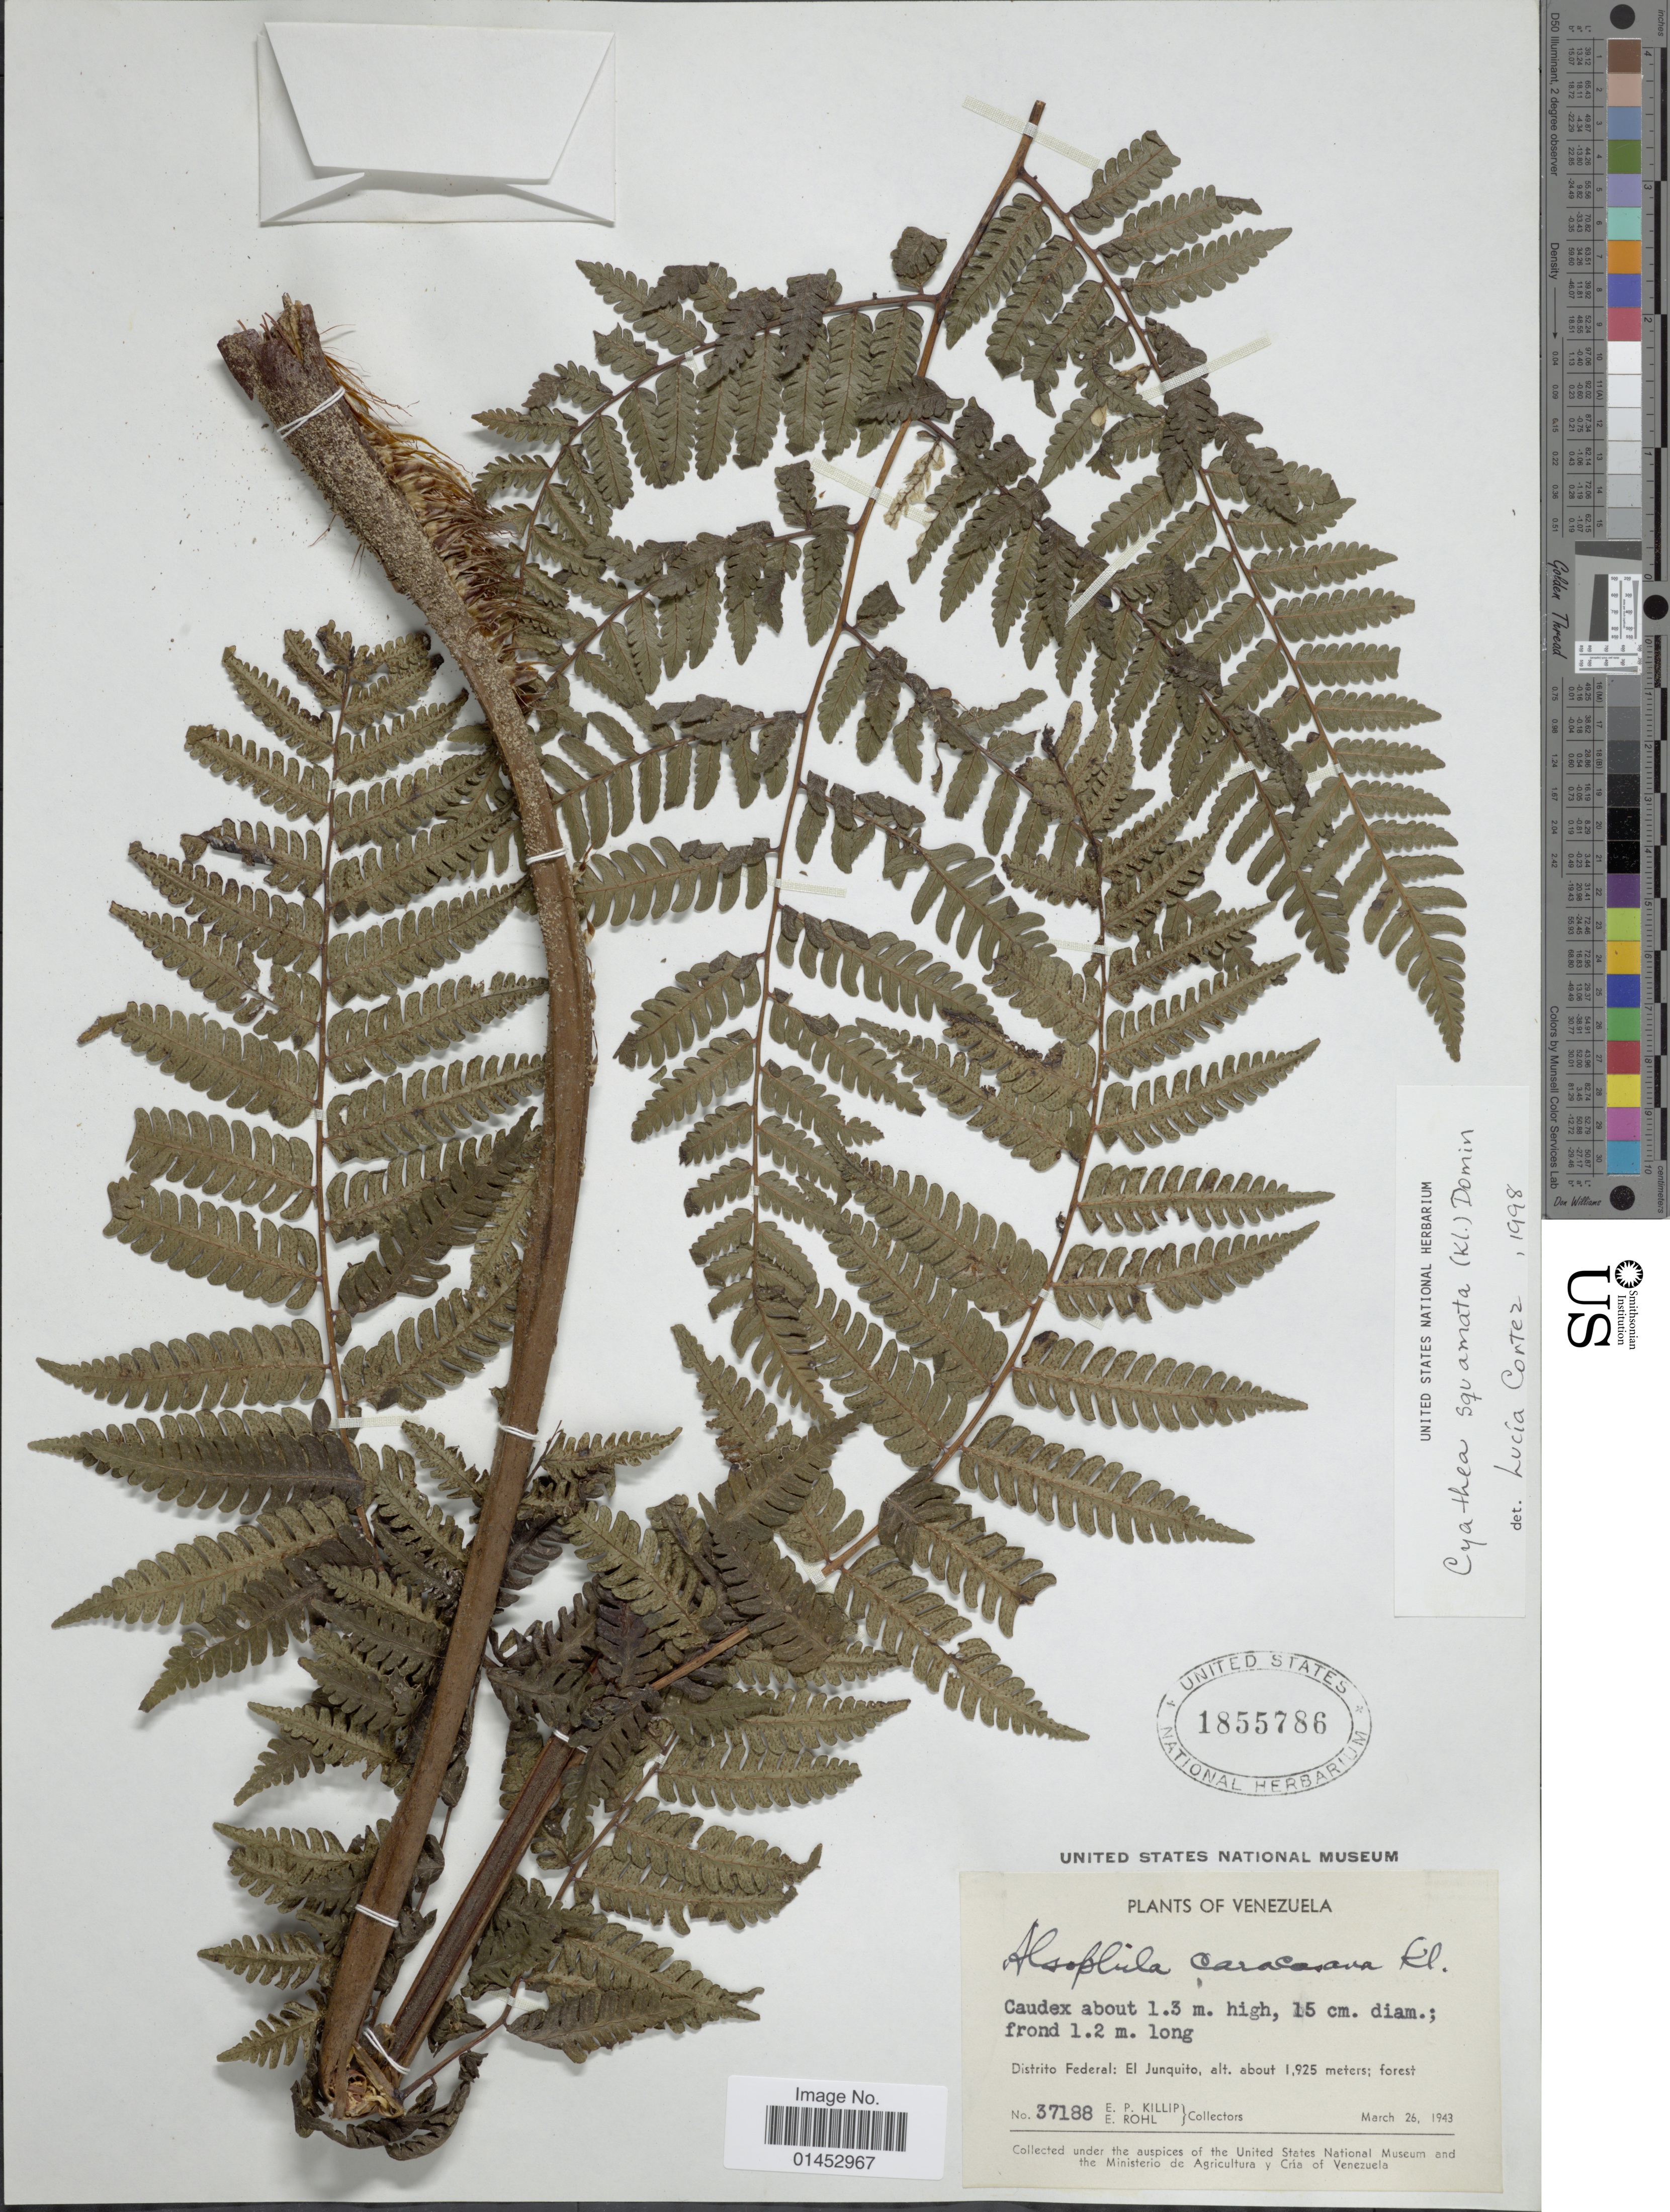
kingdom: Plantae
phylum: Tracheophyta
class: Polypodiopsida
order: Cyatheales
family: Cyatheaceae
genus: Cyathea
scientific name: Cyathea squamata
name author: (Klotzsch) Domin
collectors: E. P. Killip & E. Röhl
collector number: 37188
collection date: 1943-03-26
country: Venezuela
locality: Distrito Federal: El Junquito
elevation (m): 1925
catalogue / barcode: US 1855786